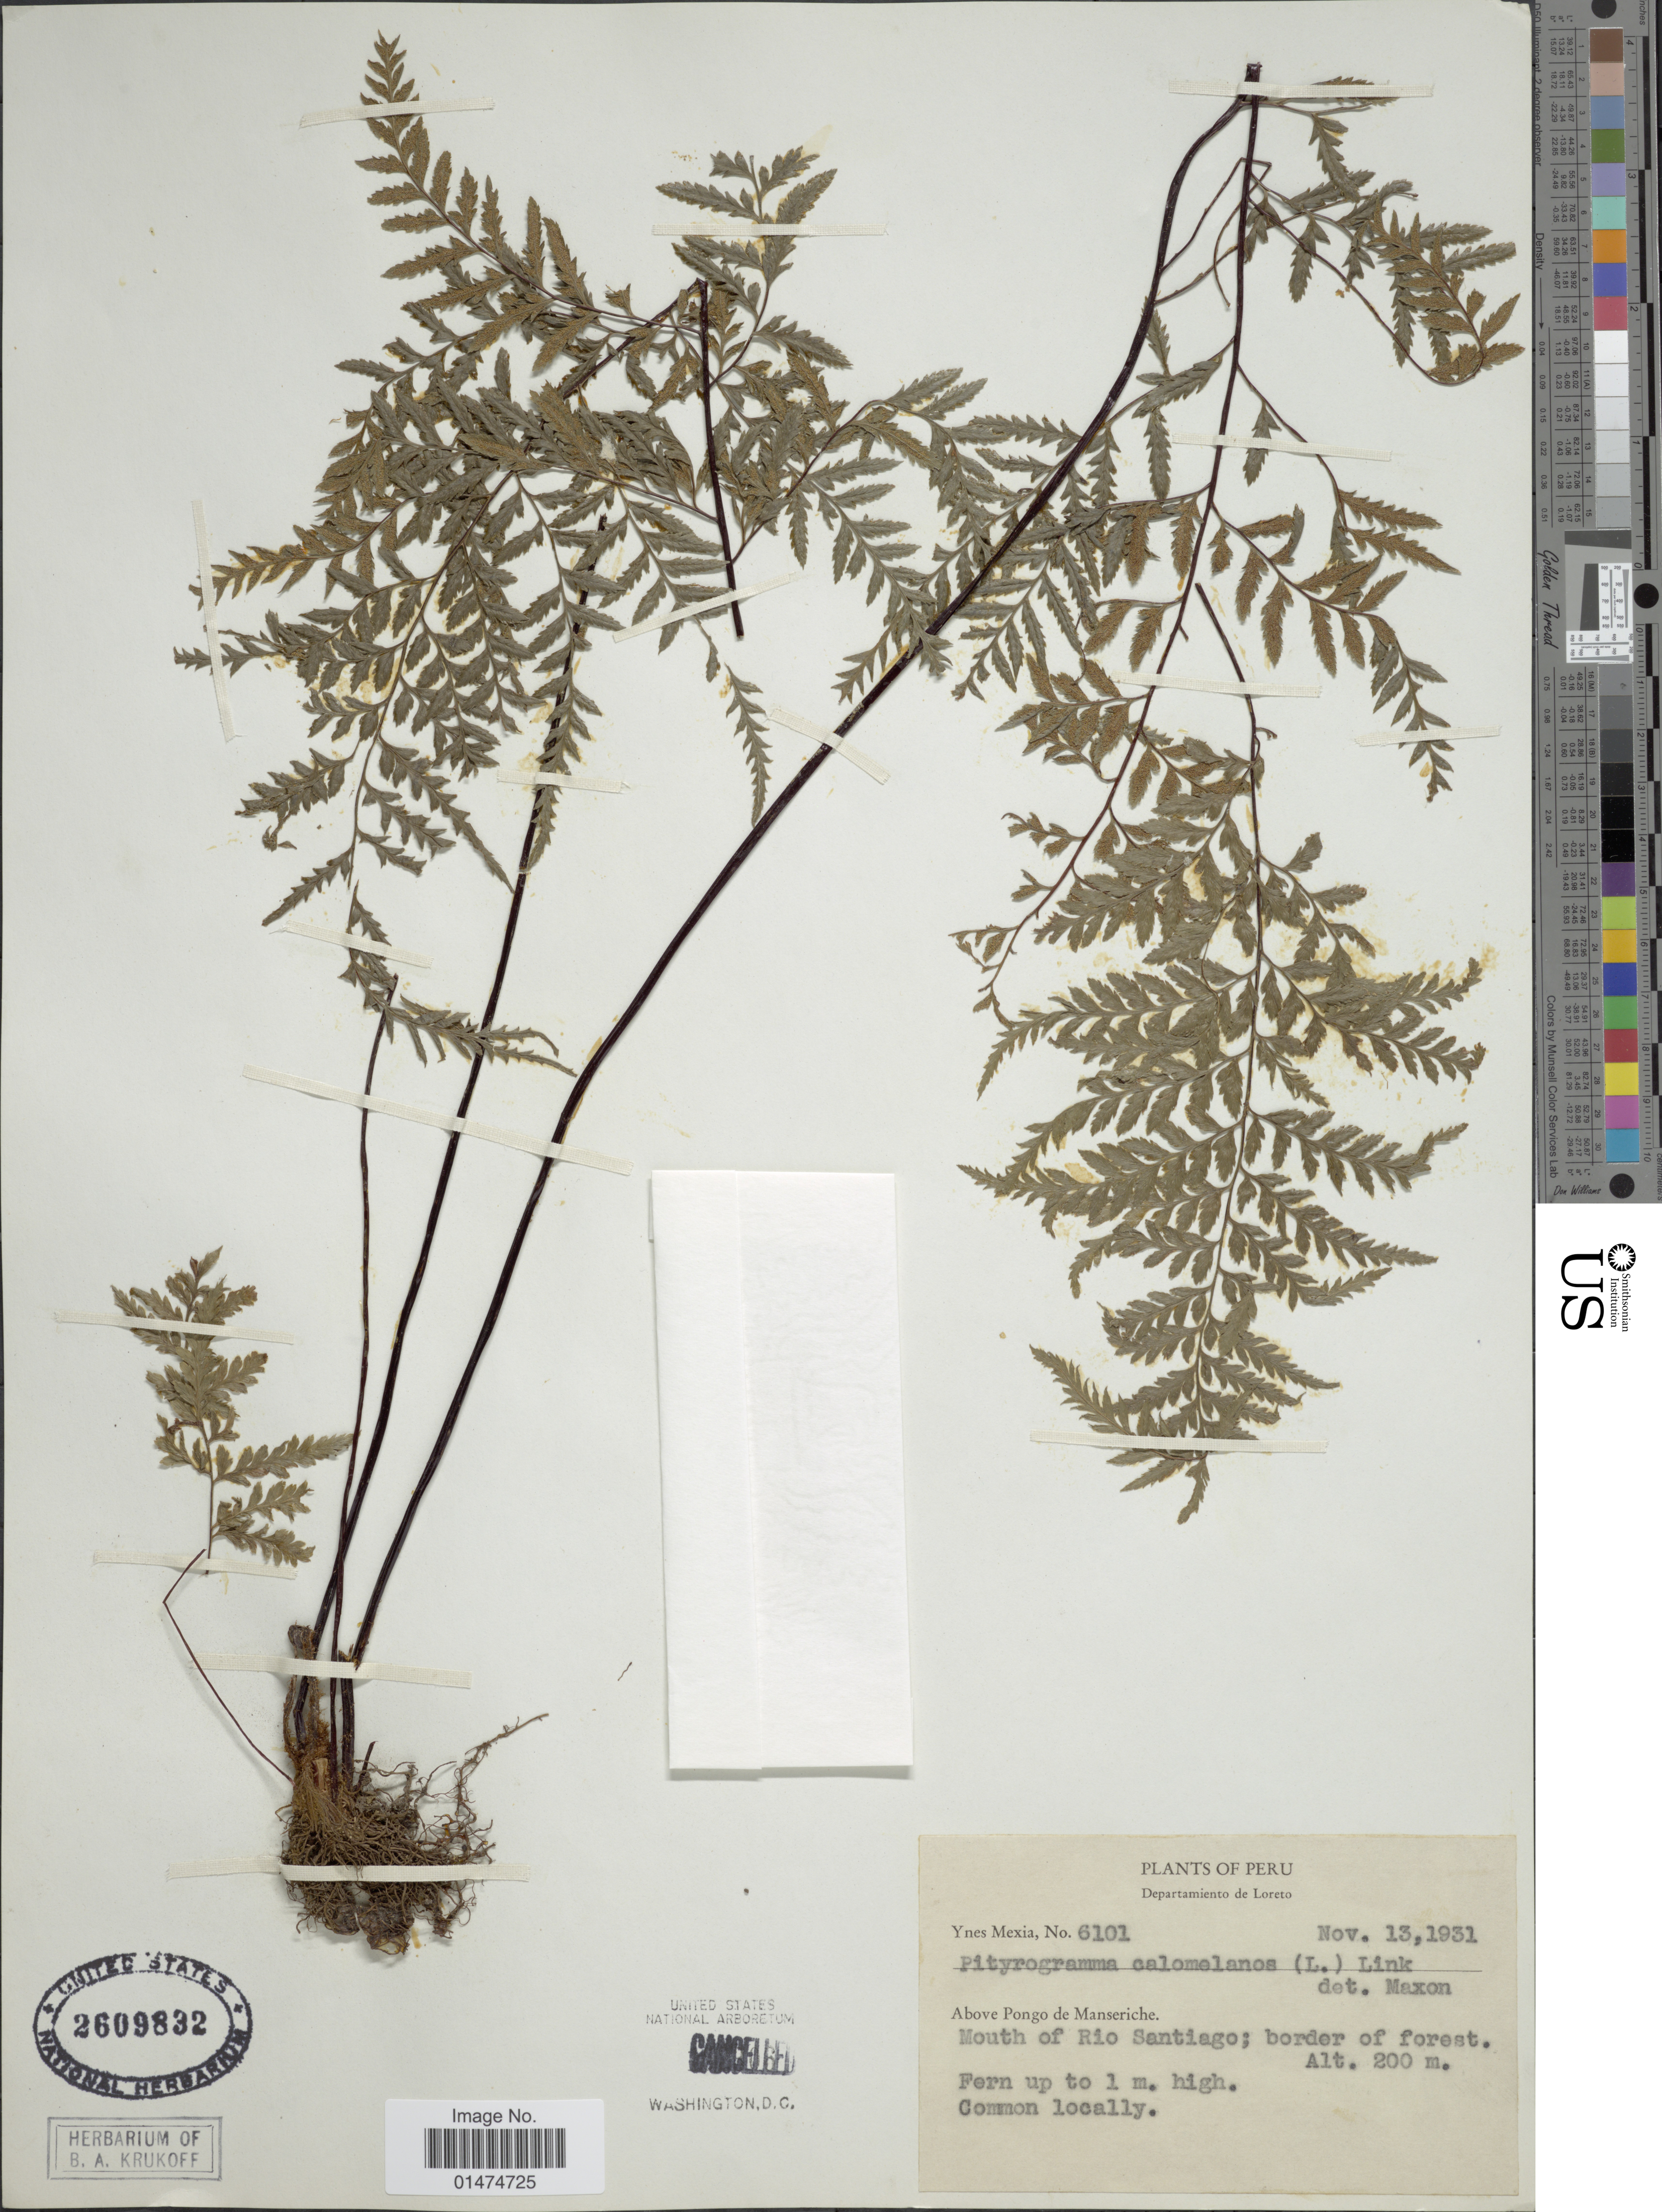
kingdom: Plantae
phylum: Tracheophyta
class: Polypodiopsida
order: Polypodiales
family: Pteridaceae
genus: Pityrogramma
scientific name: Pityrogramma calomelanos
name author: (L.) Link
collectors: Y. Mexia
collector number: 6101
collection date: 1931-11-13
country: Peru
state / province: Loreto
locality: Departamiento de Loreto, above Pongo de Manseriche, mouth of Rio Santiago.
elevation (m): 200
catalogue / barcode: US 2609832